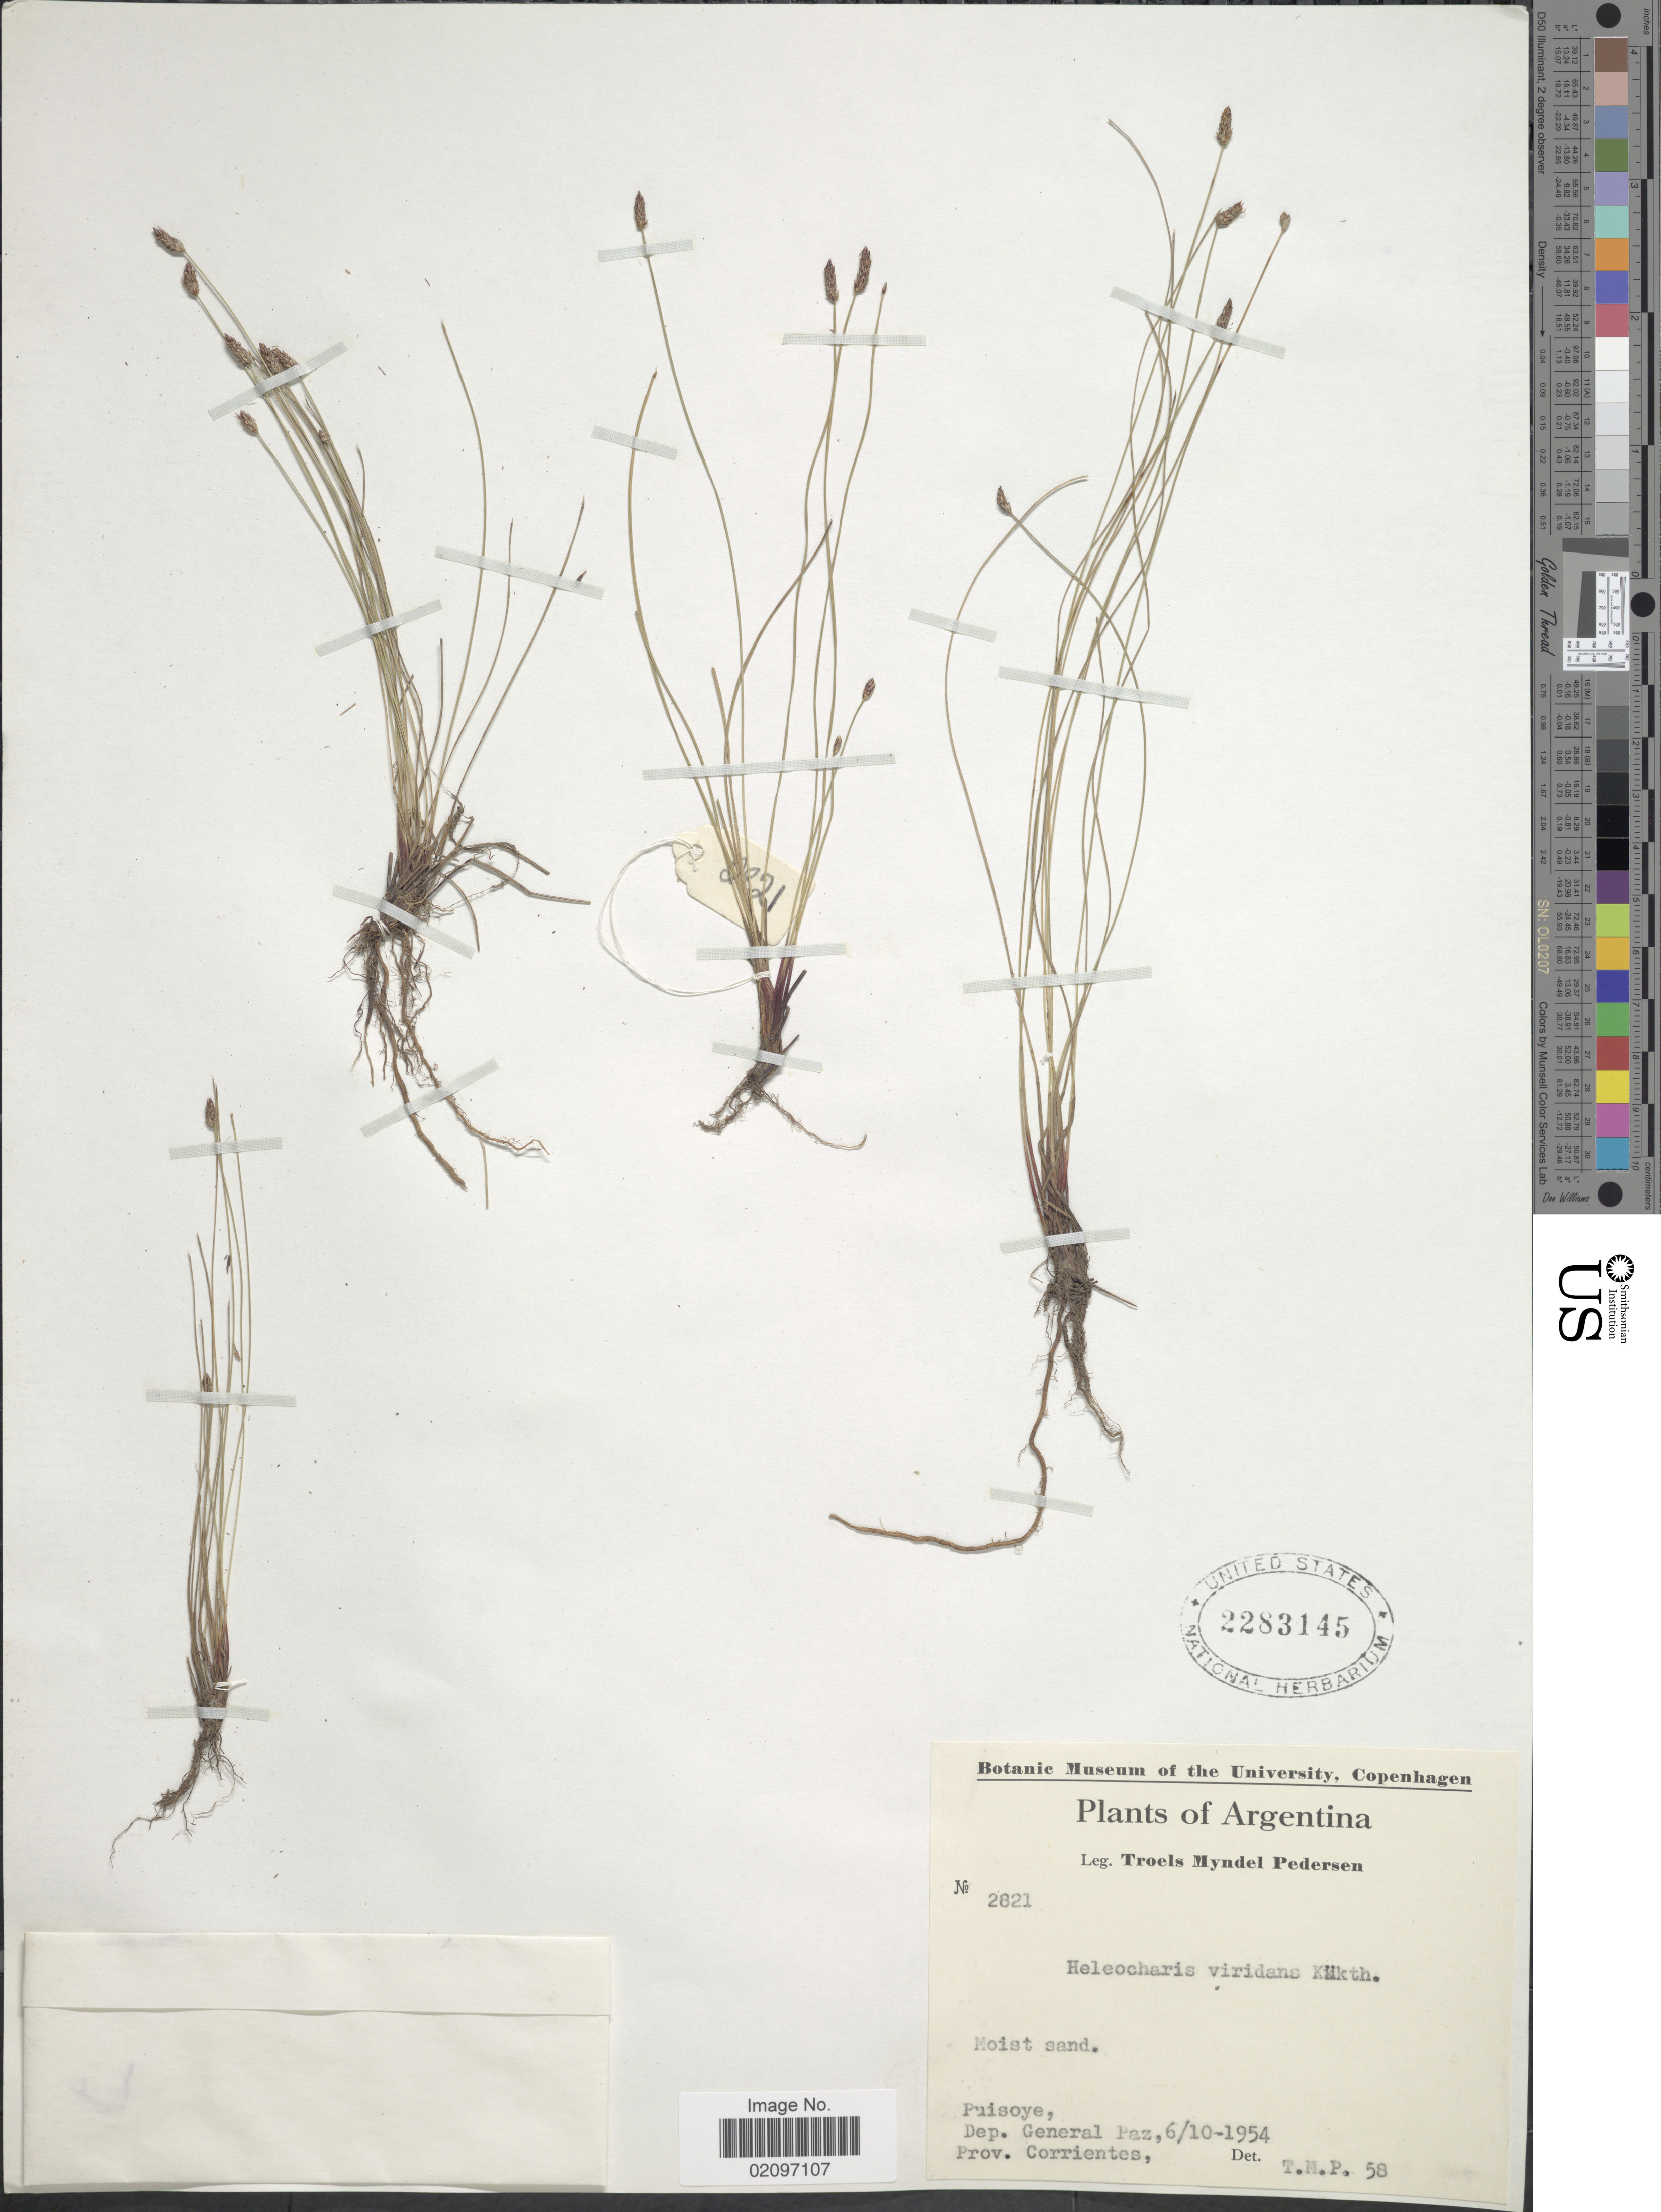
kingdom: Plantae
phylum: Tracheophyta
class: Liliopsida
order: Poales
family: Cyperaceae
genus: Eleocharis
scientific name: Eleocharis viridans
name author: Kük. ex Osten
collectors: T. Pederson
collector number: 2821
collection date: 1954-10-06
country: Argentina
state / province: Corrientes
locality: Puisoye, Dep. General Paz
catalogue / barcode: US 2283145